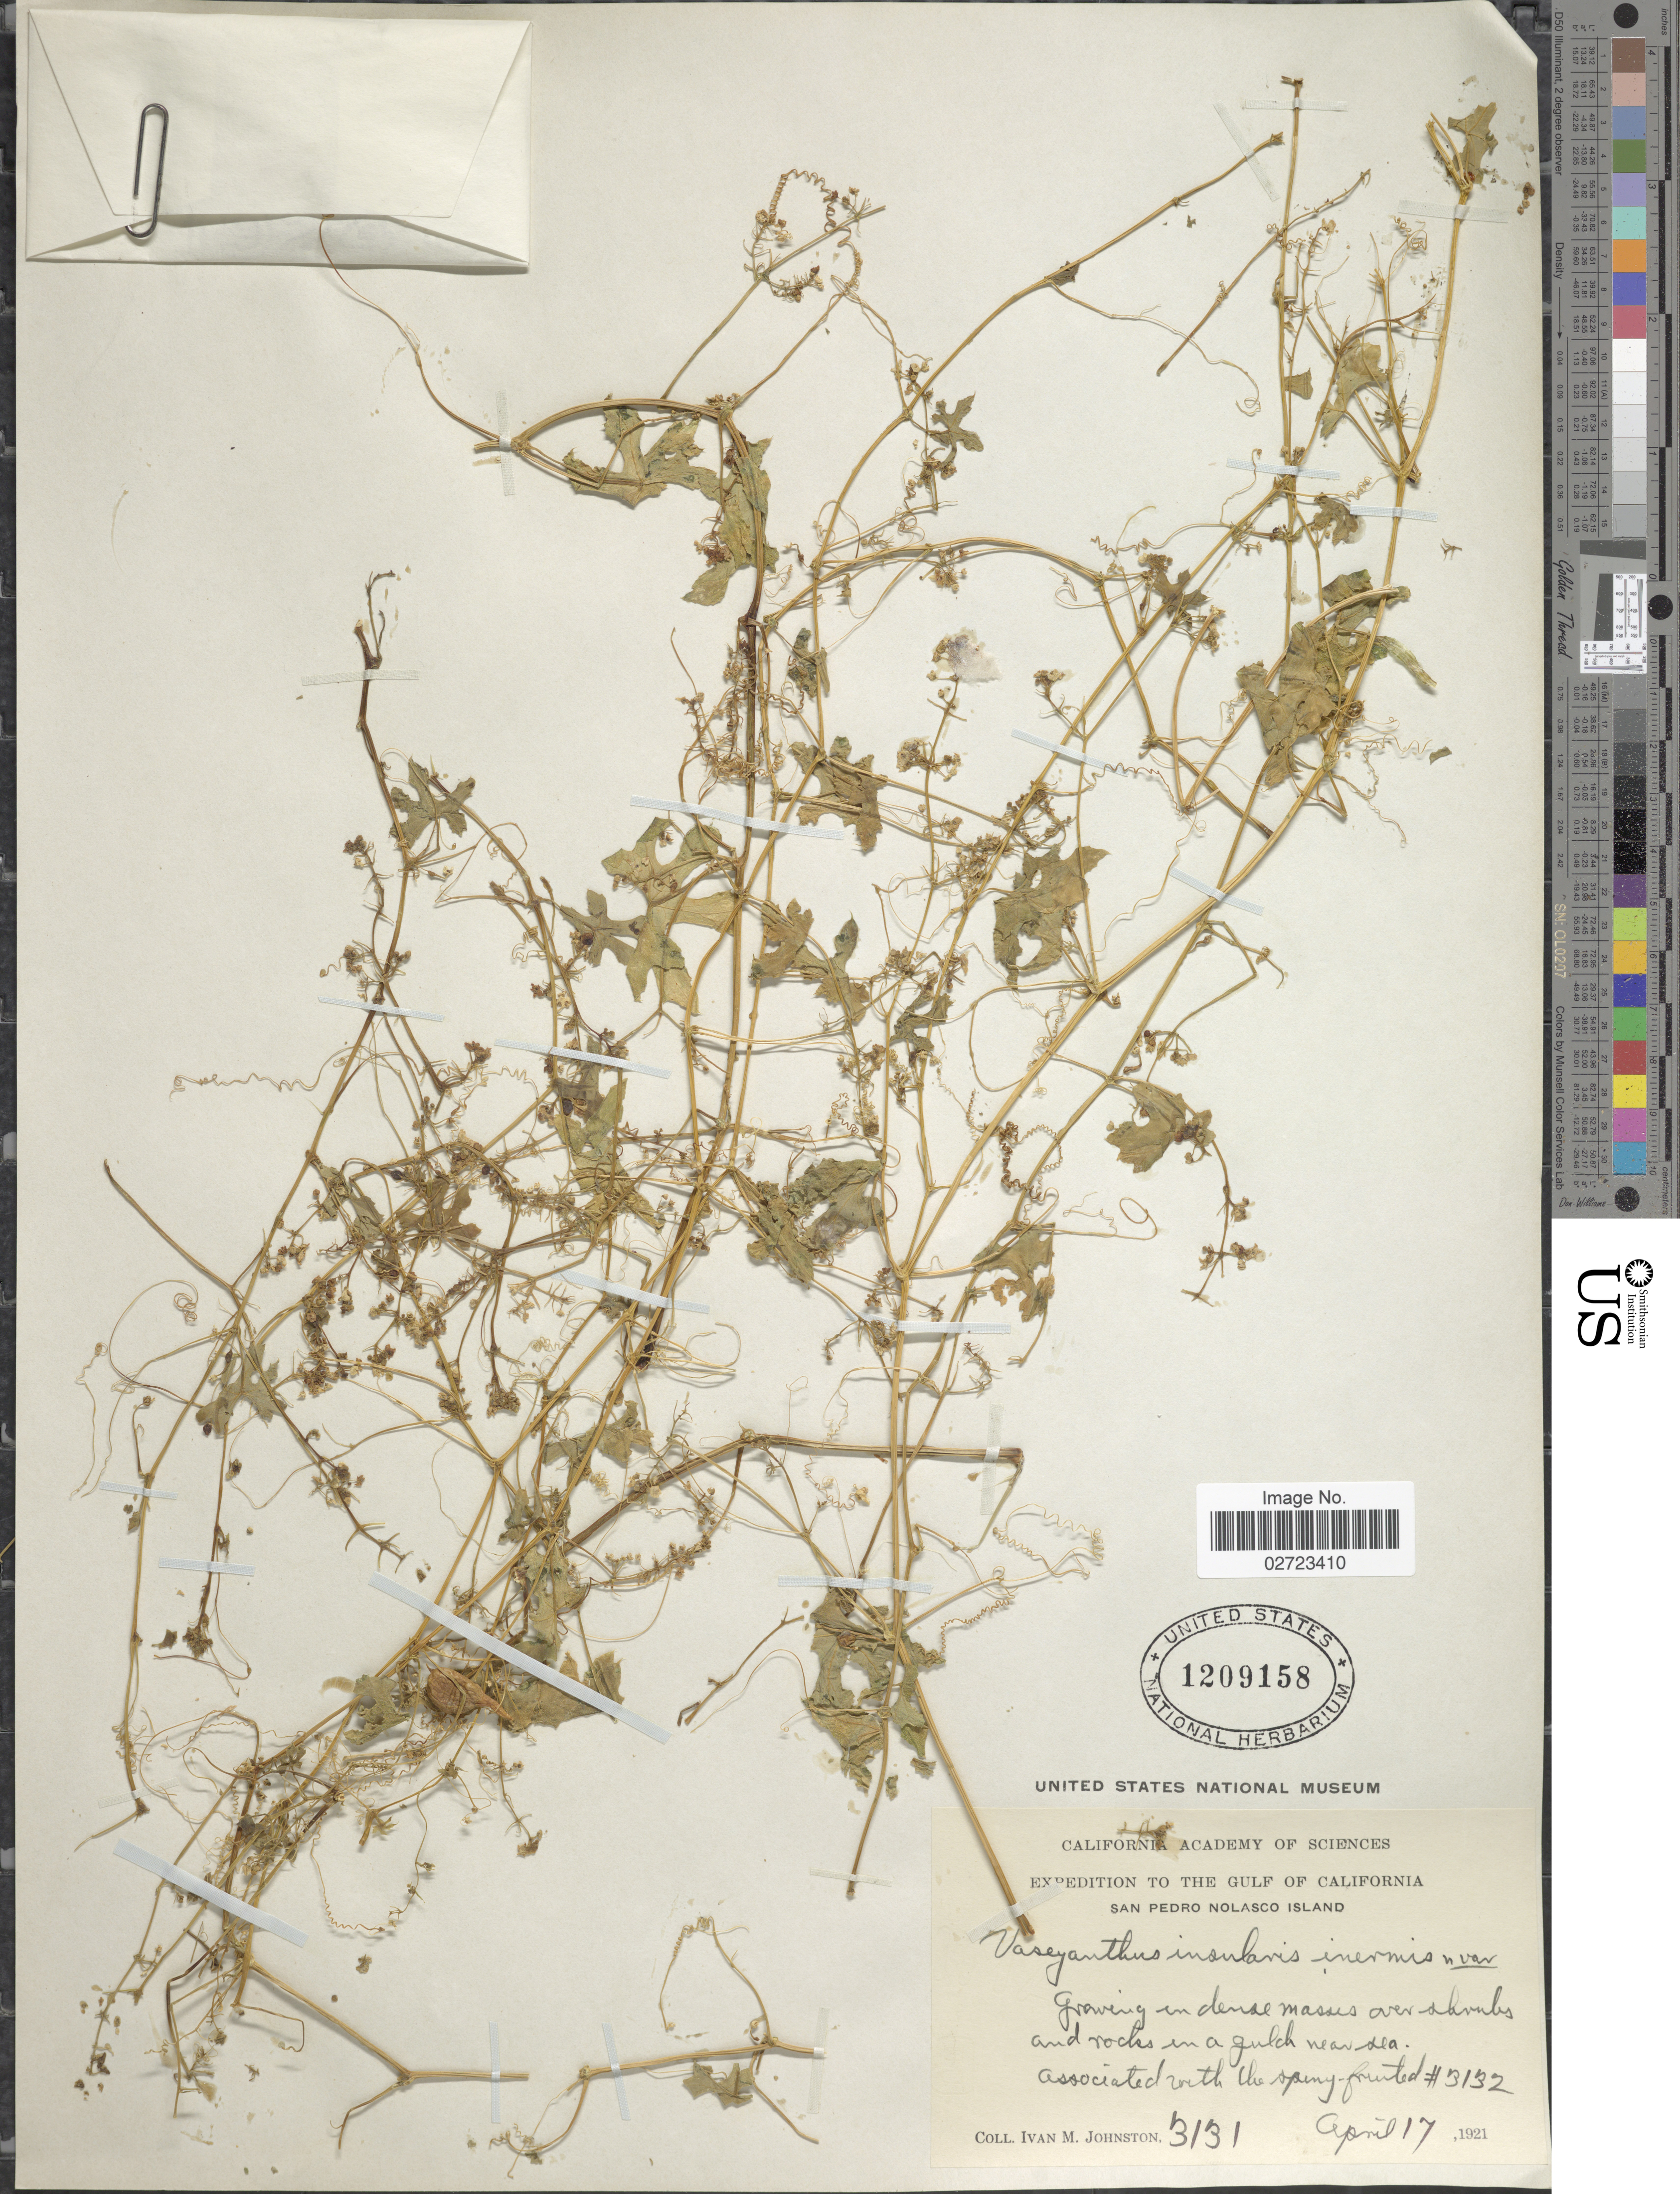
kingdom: Plantae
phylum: Tracheophyta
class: Magnoliopsida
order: Cucurbitales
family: Cucurbitaceae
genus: Echinopepon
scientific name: Echinopepon insularis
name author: S. Watson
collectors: I.M. Johnston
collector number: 3131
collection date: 1921-04-17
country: Mexico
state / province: Sonora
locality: The Gulf of California, San Pedro Nolasco Island, in a gulch near sea.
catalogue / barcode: US 1209158